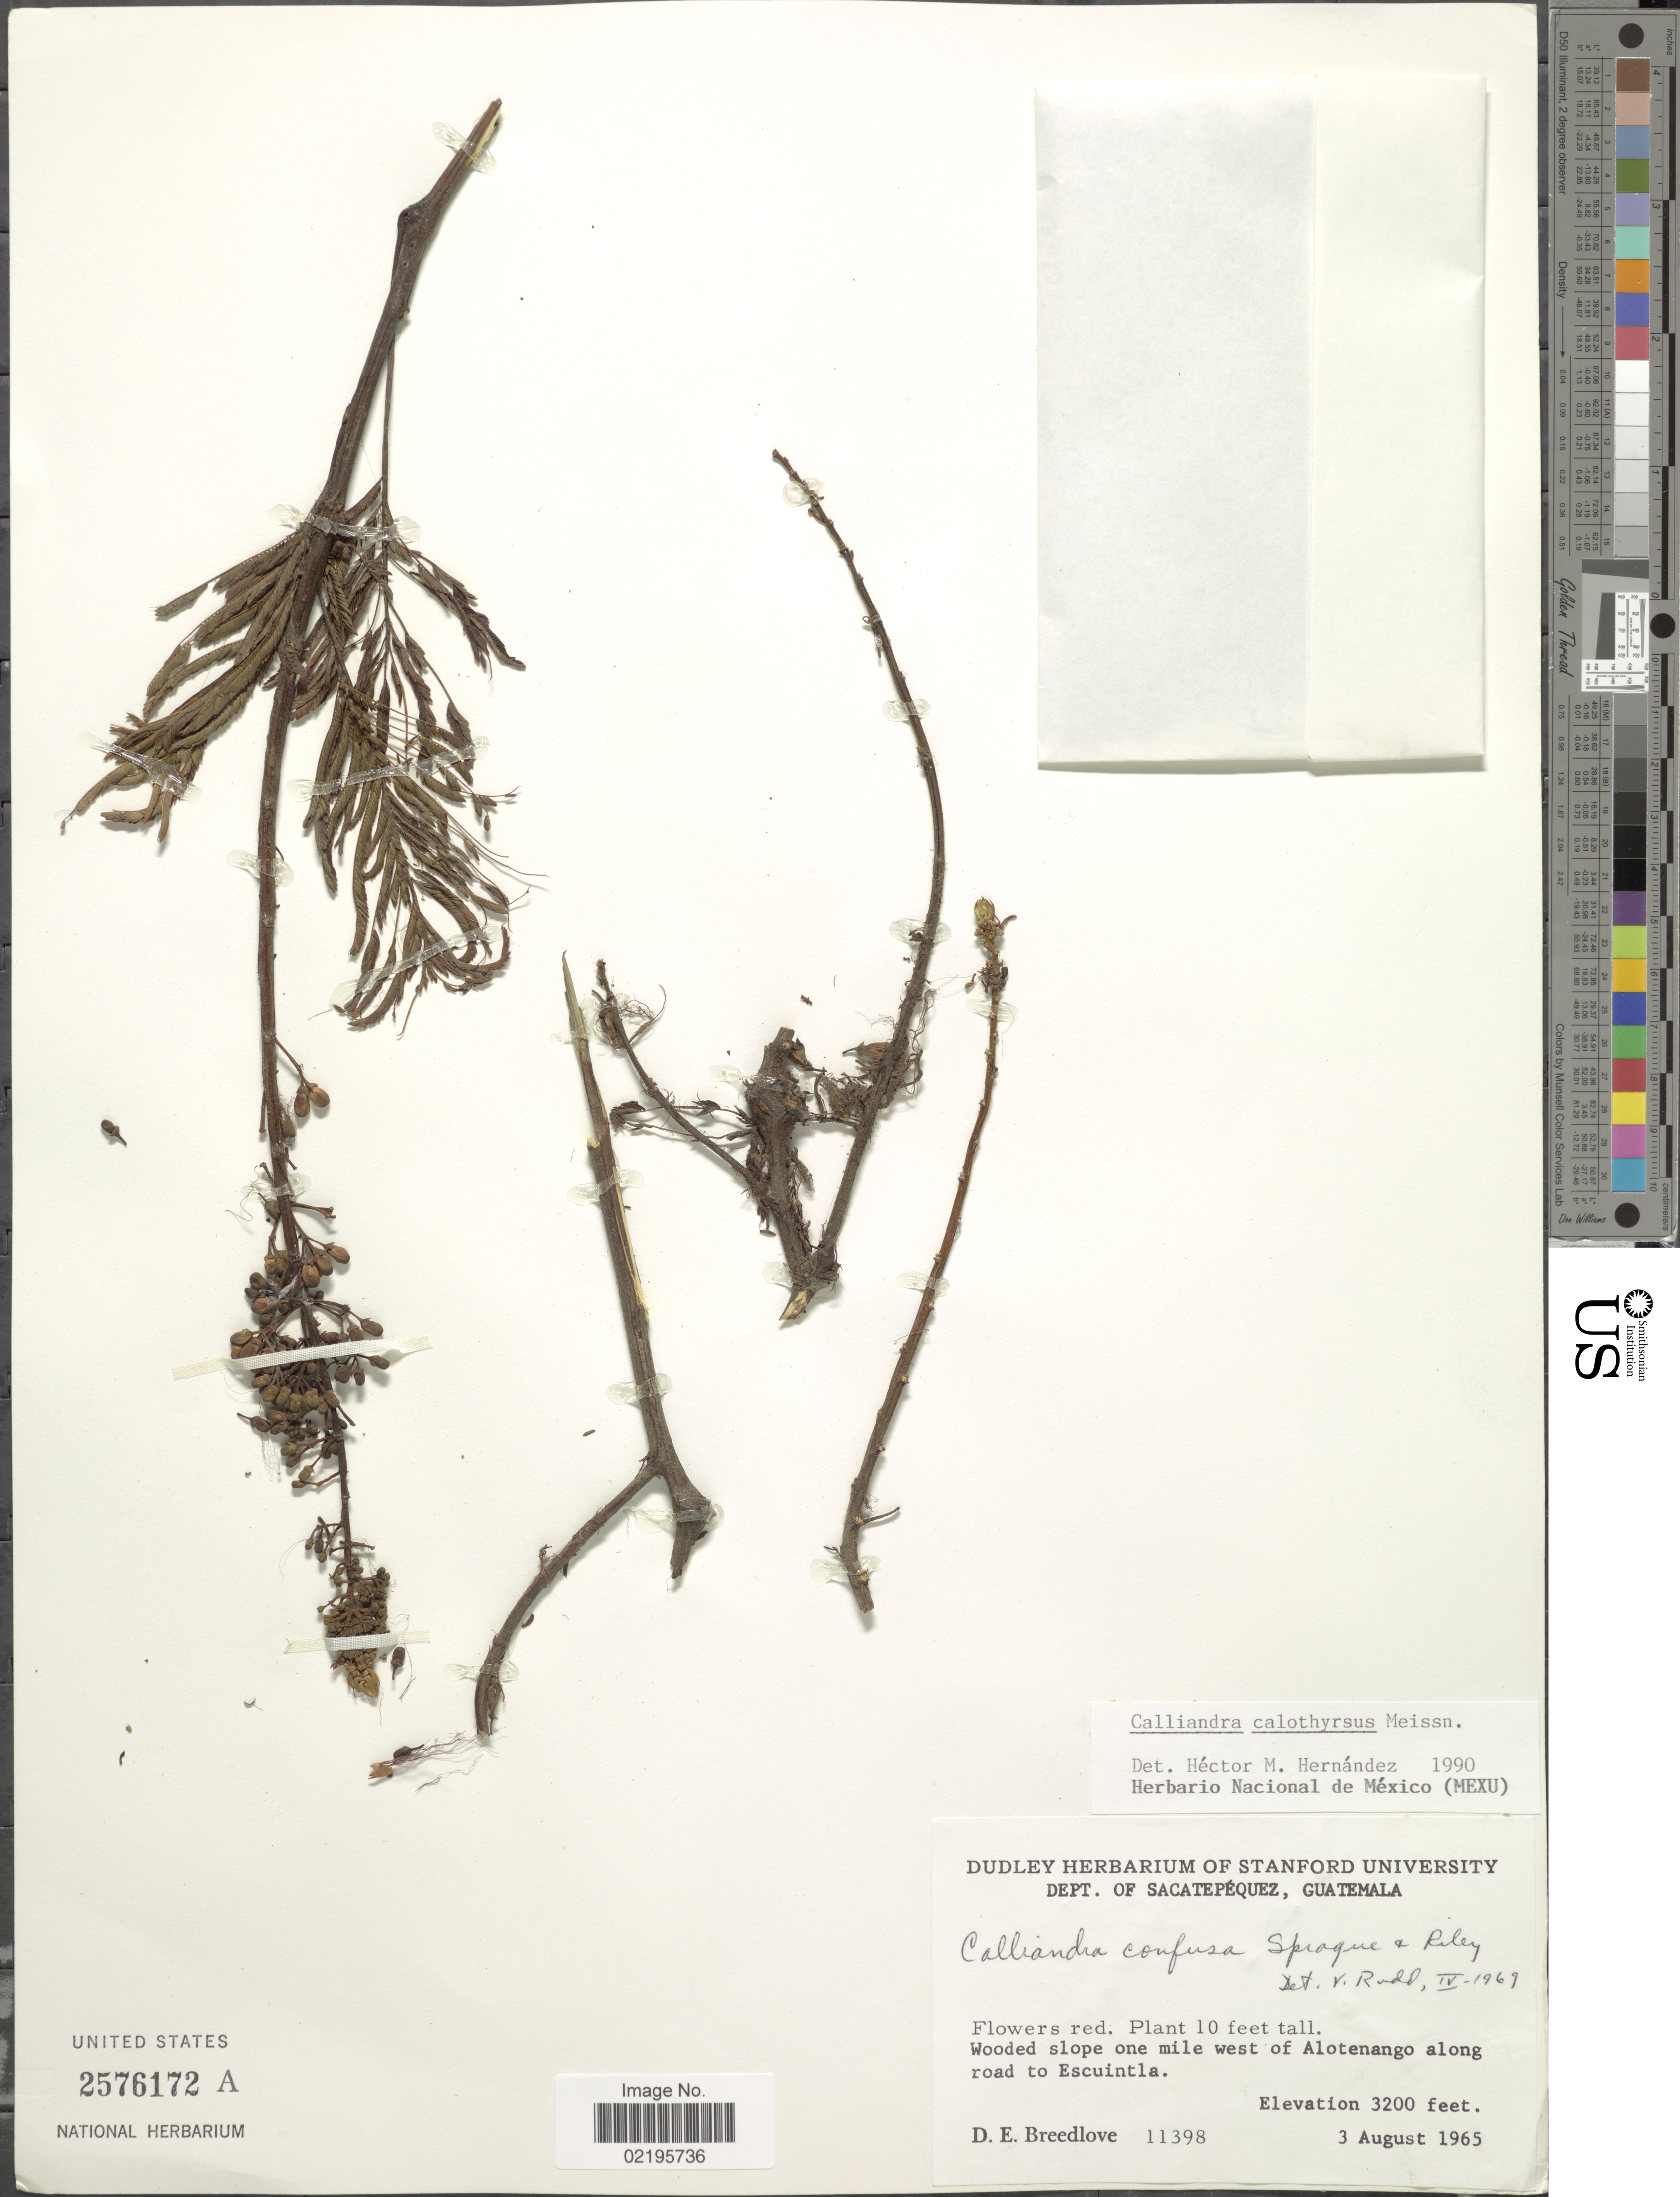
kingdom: Plantae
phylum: Tracheophyta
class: Magnoliopsida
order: Fabales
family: Fabaceae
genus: Calliandra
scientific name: Calliandra calothyrsus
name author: Meisn.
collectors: D. E. Breedlove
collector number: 11398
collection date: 1965-08-03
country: Guatemala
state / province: Sacatepéquez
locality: Wooded slope one mile west of Alotenango along road to Escuintla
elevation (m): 975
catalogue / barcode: US 2576172A